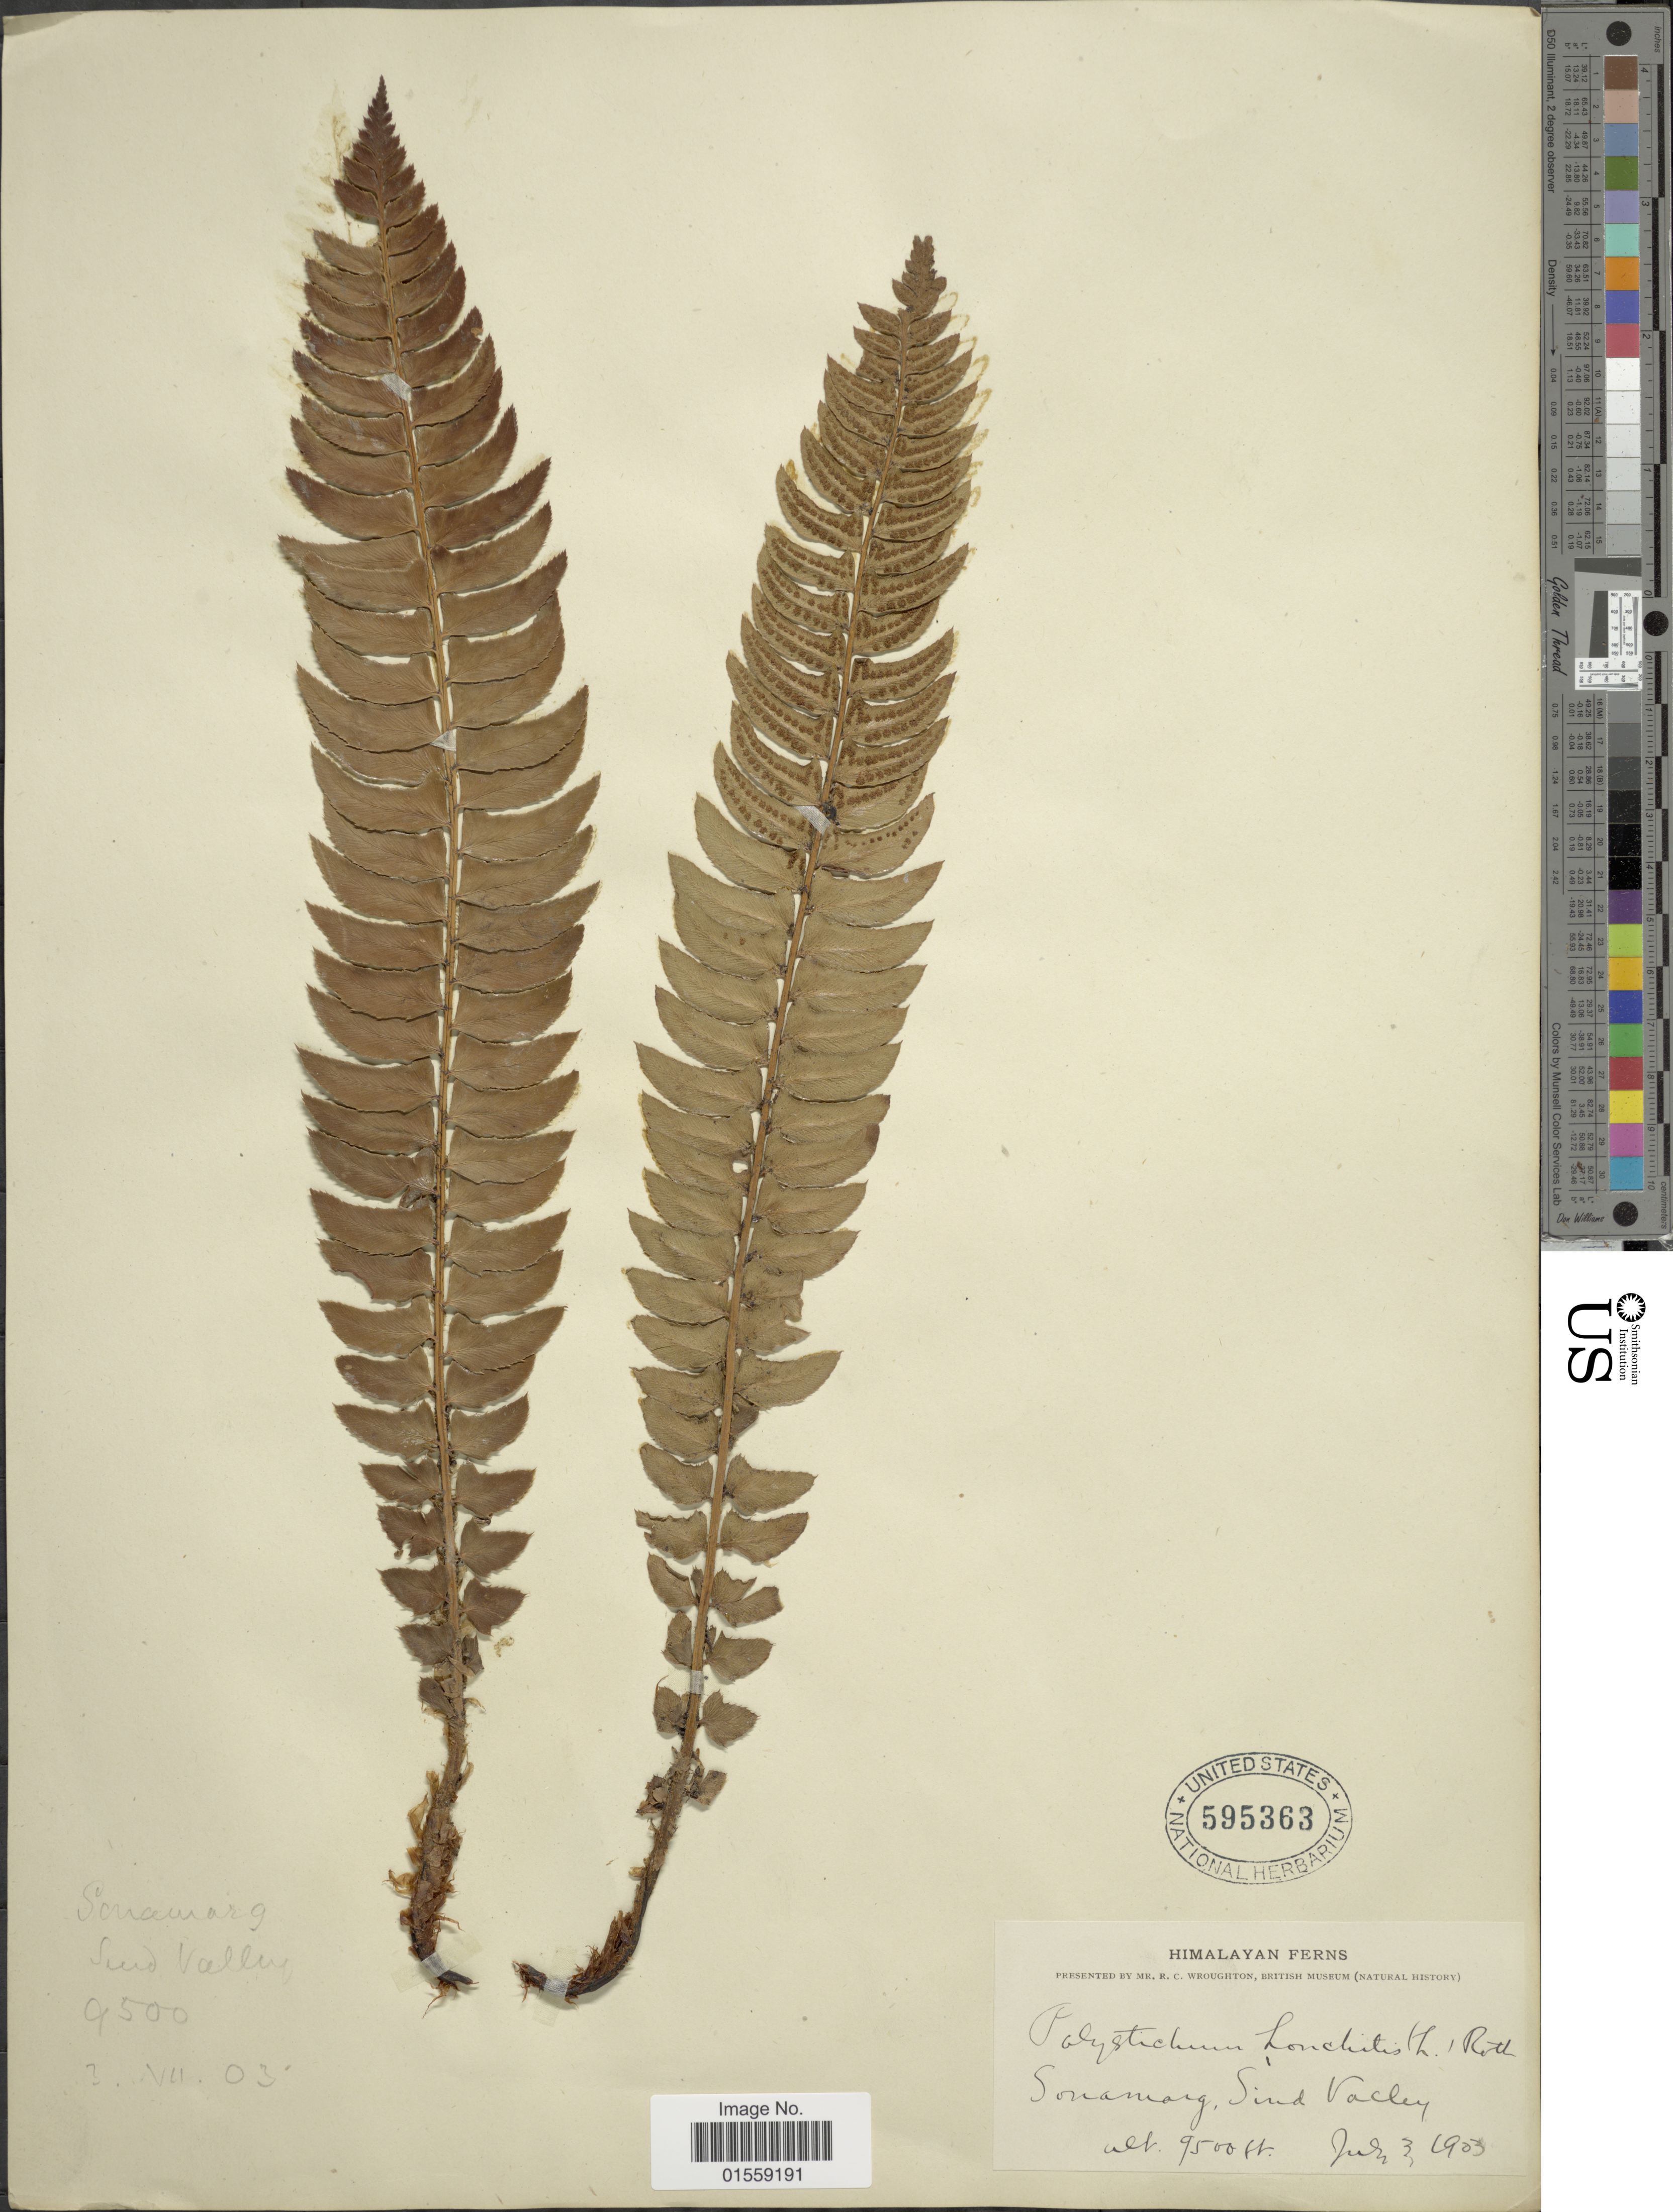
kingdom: Plantae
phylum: Tracheophyta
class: Polypodiopsida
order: Polypodiales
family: Dryopteridaceae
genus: Polystichum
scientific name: Polystichum lonchitis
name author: (Roth) L.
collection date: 1903-07-03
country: India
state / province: Jammu and Kashmir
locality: Himalayan, Sonamarg, Sind valley.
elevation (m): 2896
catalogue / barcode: US 595363